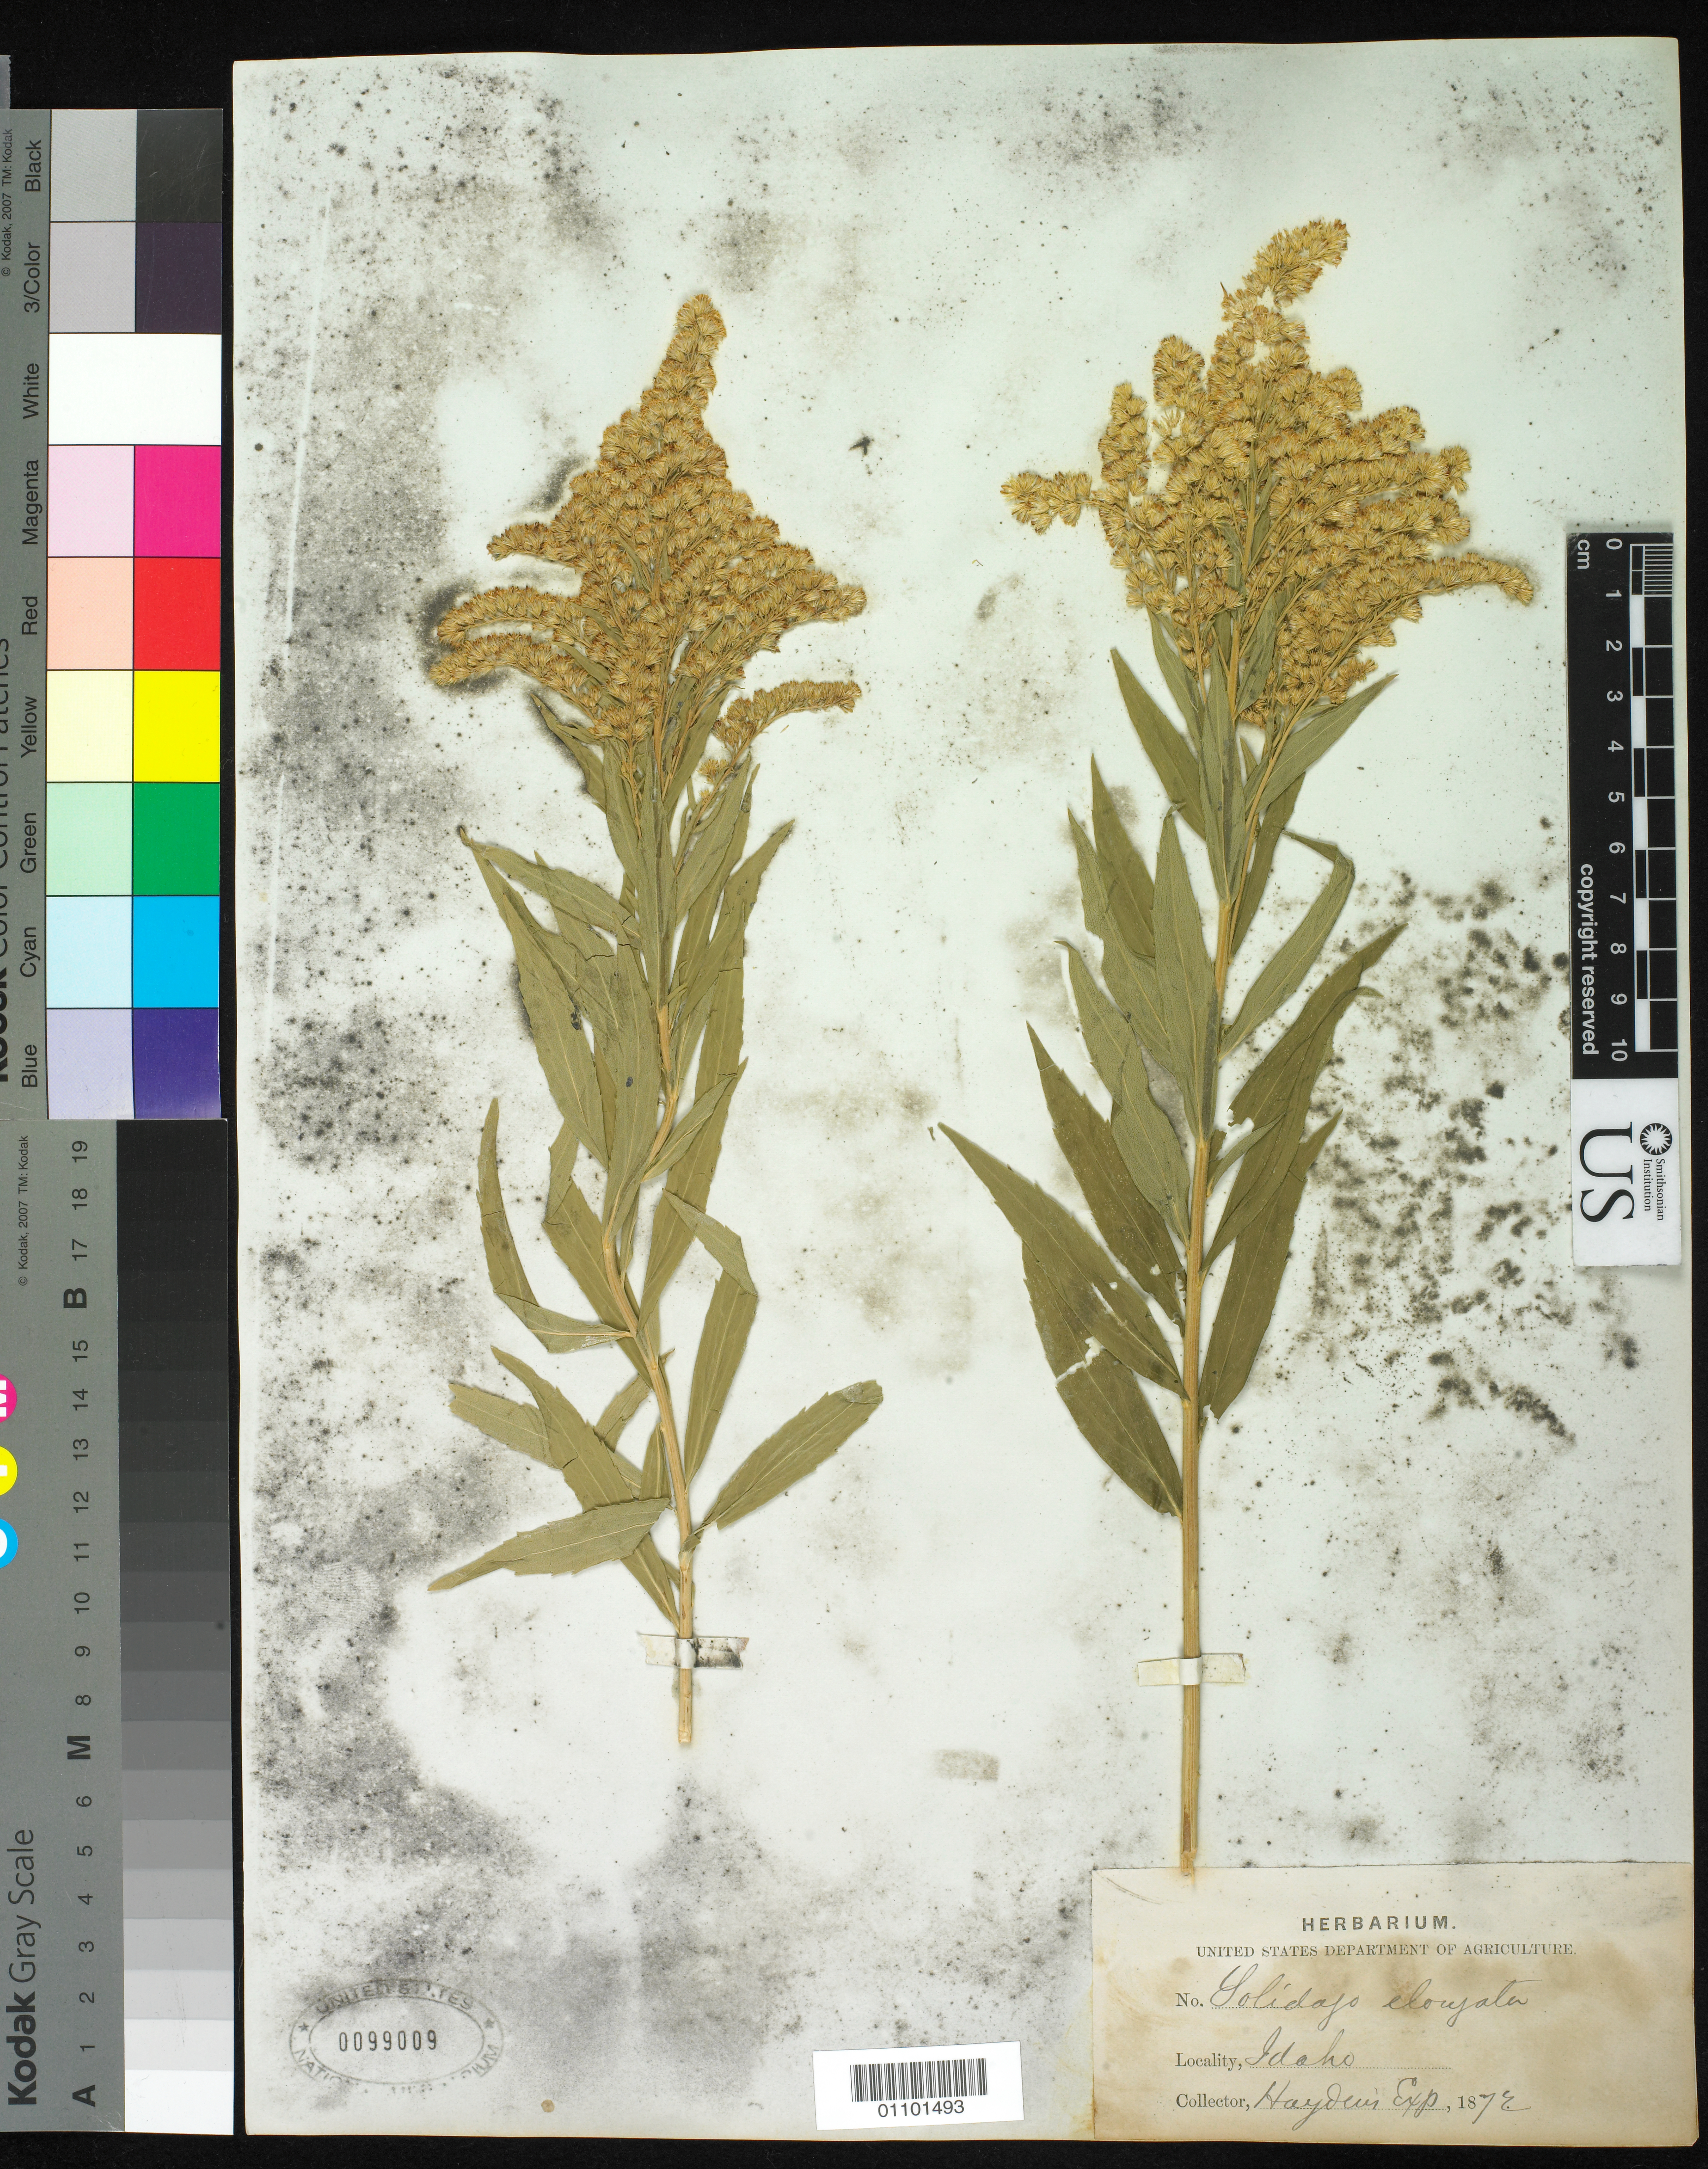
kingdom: Plantae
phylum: Tracheophyta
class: Magnoliopsida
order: Asterales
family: Asteraceae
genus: Solidago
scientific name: Solidago elongata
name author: Nutt.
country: United States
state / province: Idaho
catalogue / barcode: US 99009